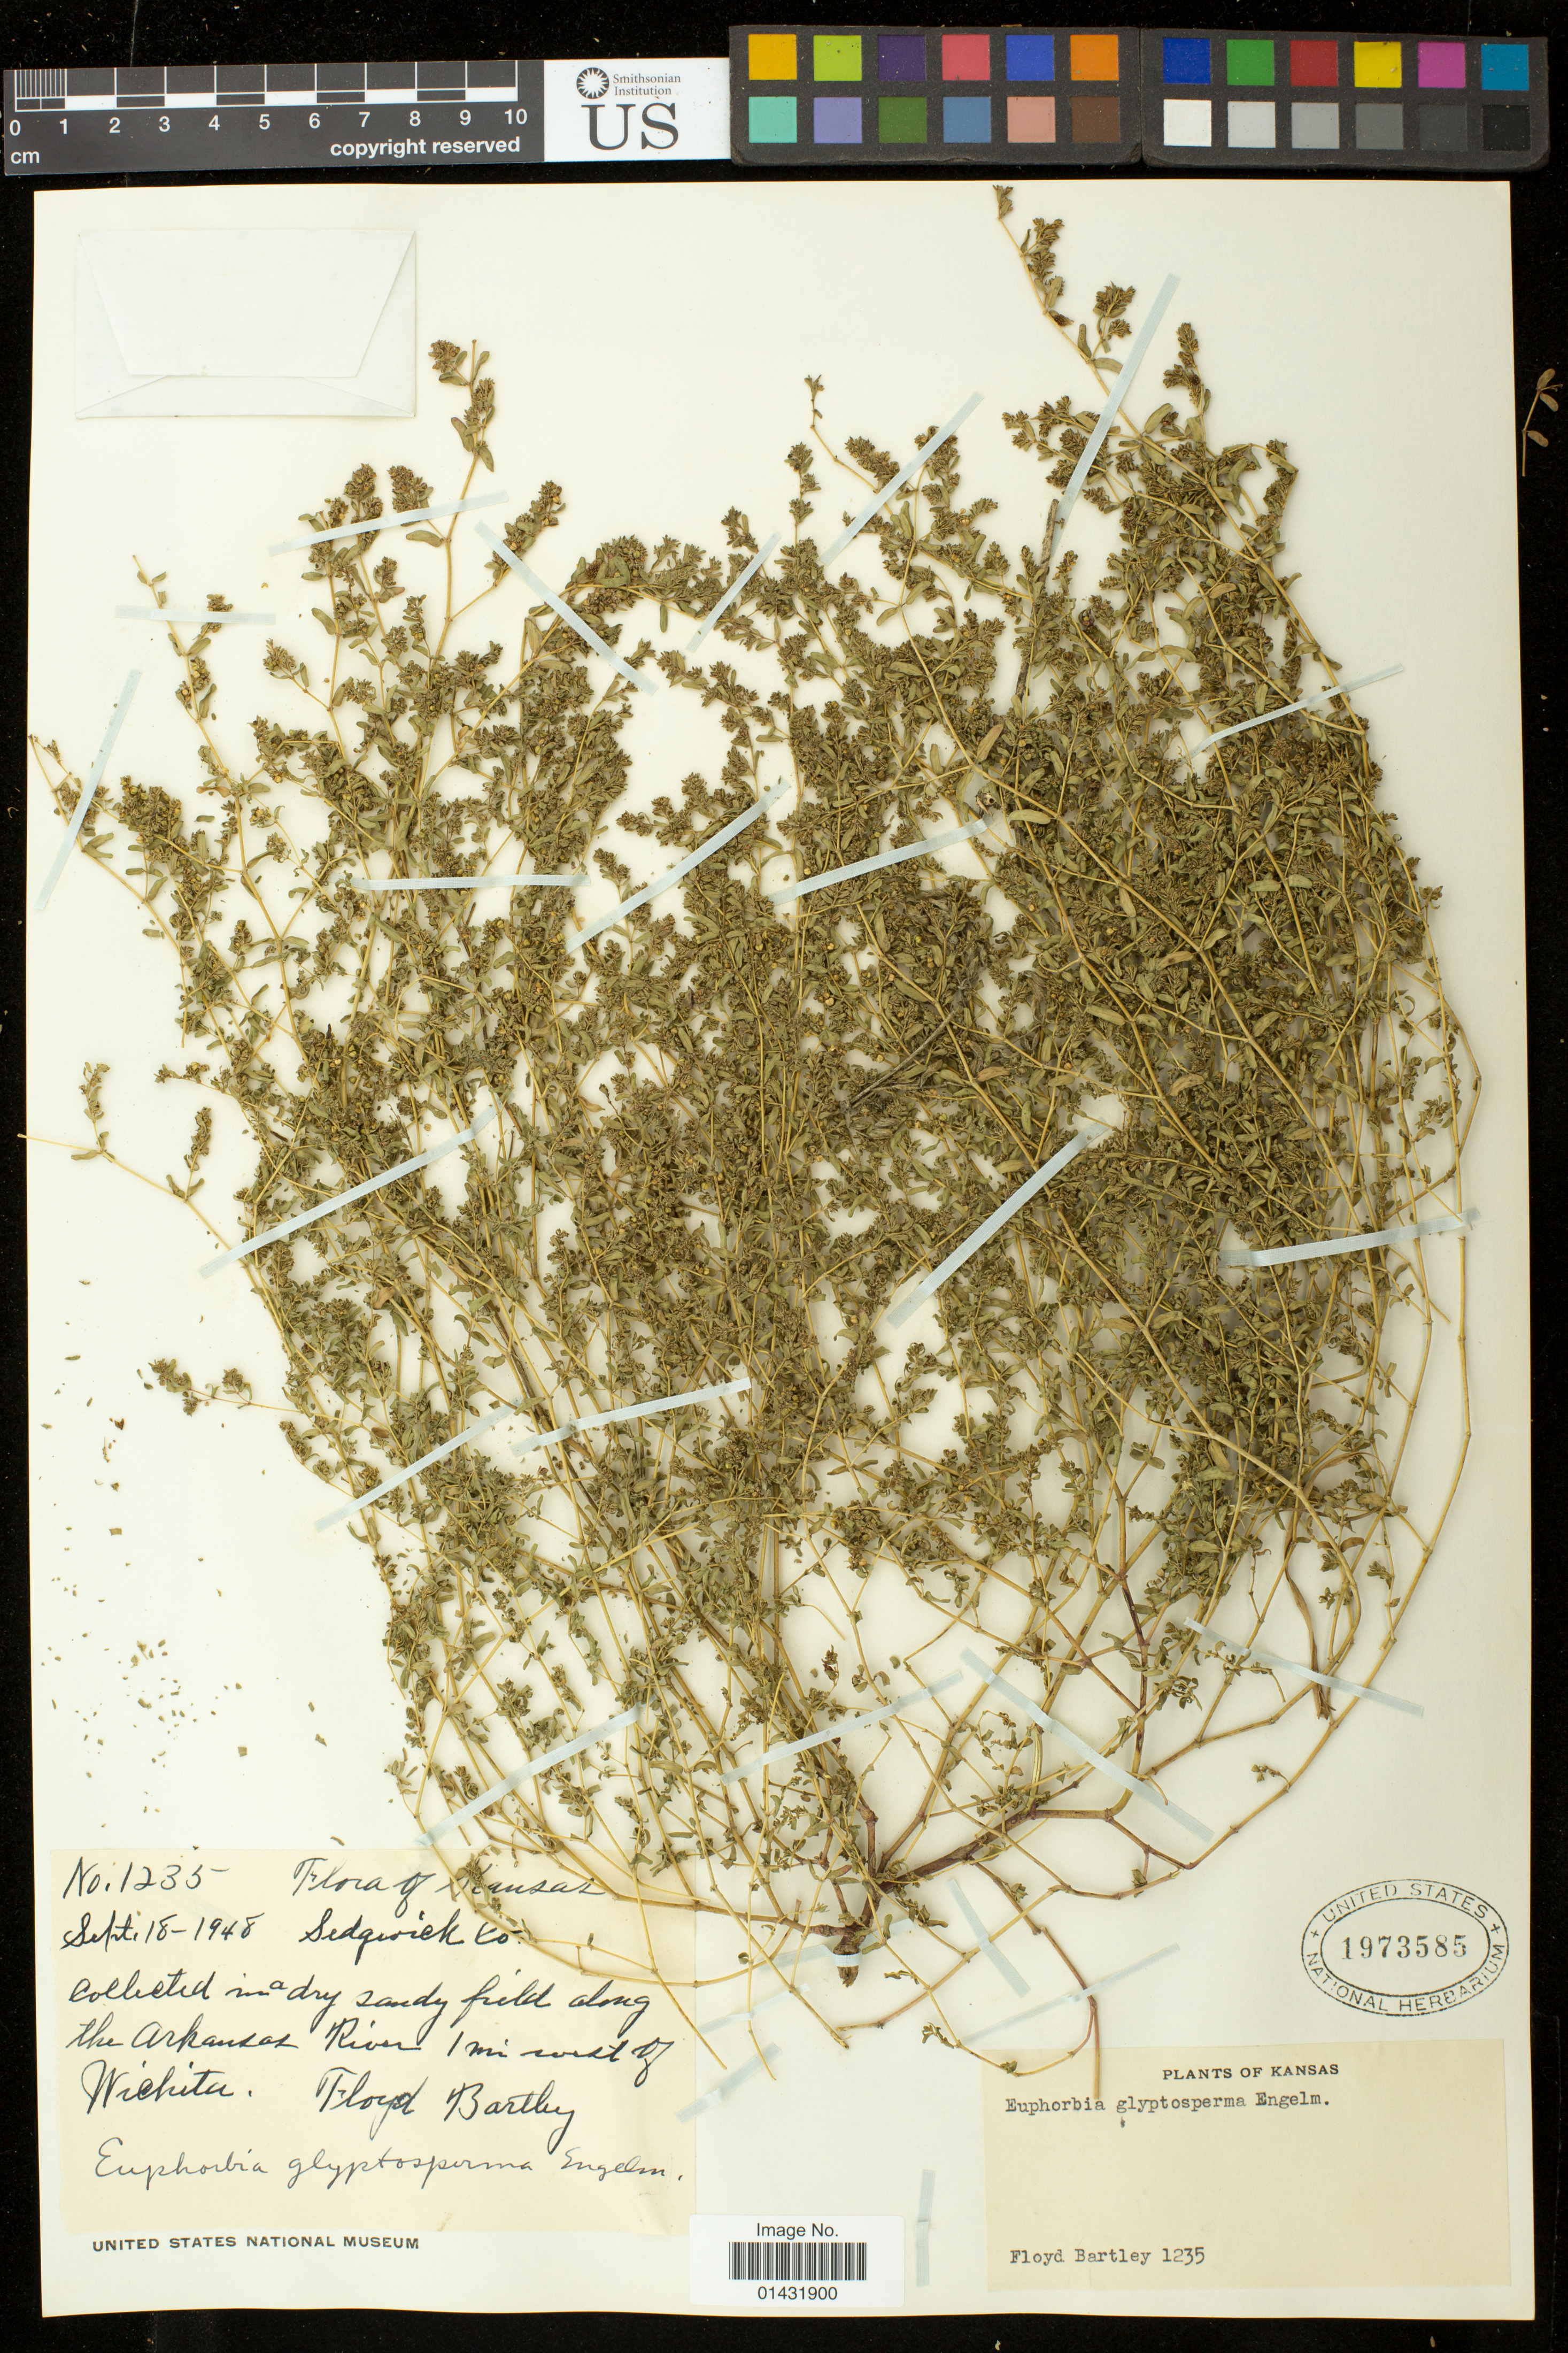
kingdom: Plantae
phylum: Tracheophyta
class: Magnoliopsida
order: Malpighiales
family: Euphorbiaceae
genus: Euphorbia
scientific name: Euphorbia glyptosperma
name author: Engelm.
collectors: F. Bartley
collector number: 1235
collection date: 1948-09-18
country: United States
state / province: Kansas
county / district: Sedgwick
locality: Dry sandy field along the Arkansas River 1 mi west of Wichita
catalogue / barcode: US 1973585